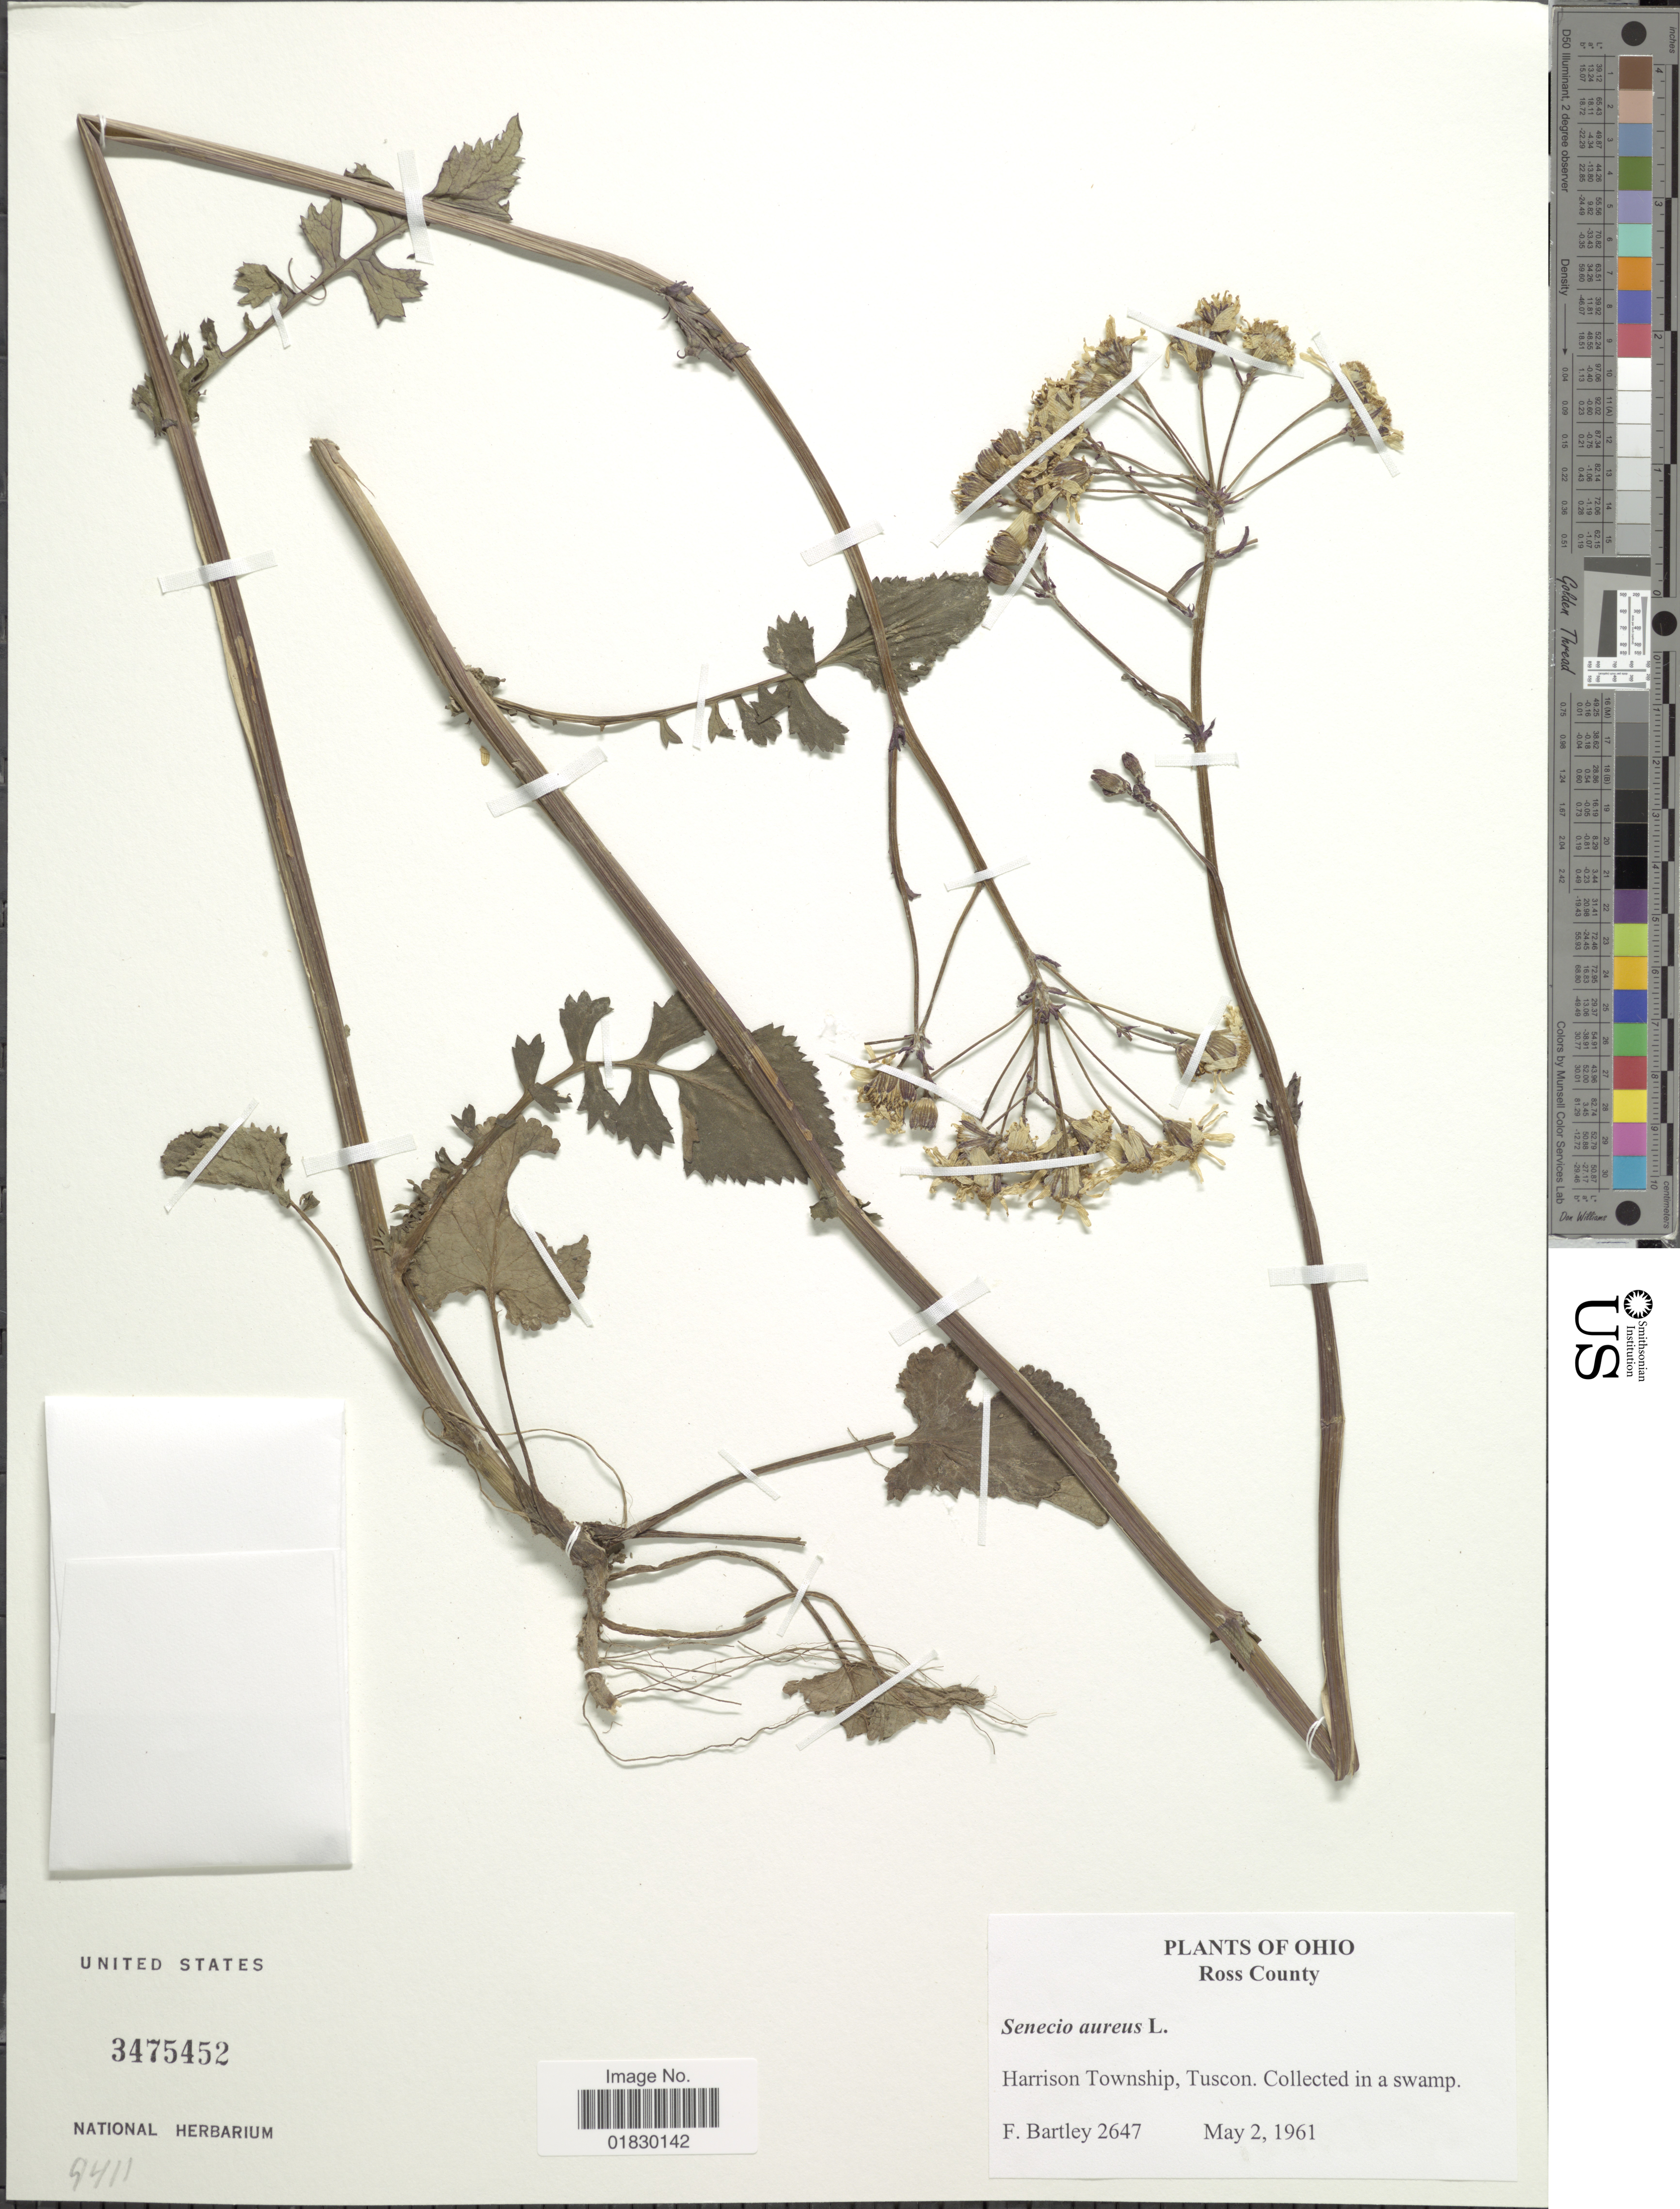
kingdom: Plantae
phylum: Tracheophyta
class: Magnoliopsida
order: Asterales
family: Asteraceae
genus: Packera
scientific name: Packera aurea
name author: (L.) Á. Löve & D. Löve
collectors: F. Bartley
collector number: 2647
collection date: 1961-05-02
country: United States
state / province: Ohio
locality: Ross County, Harrison Township, Tucson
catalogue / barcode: US 3475452